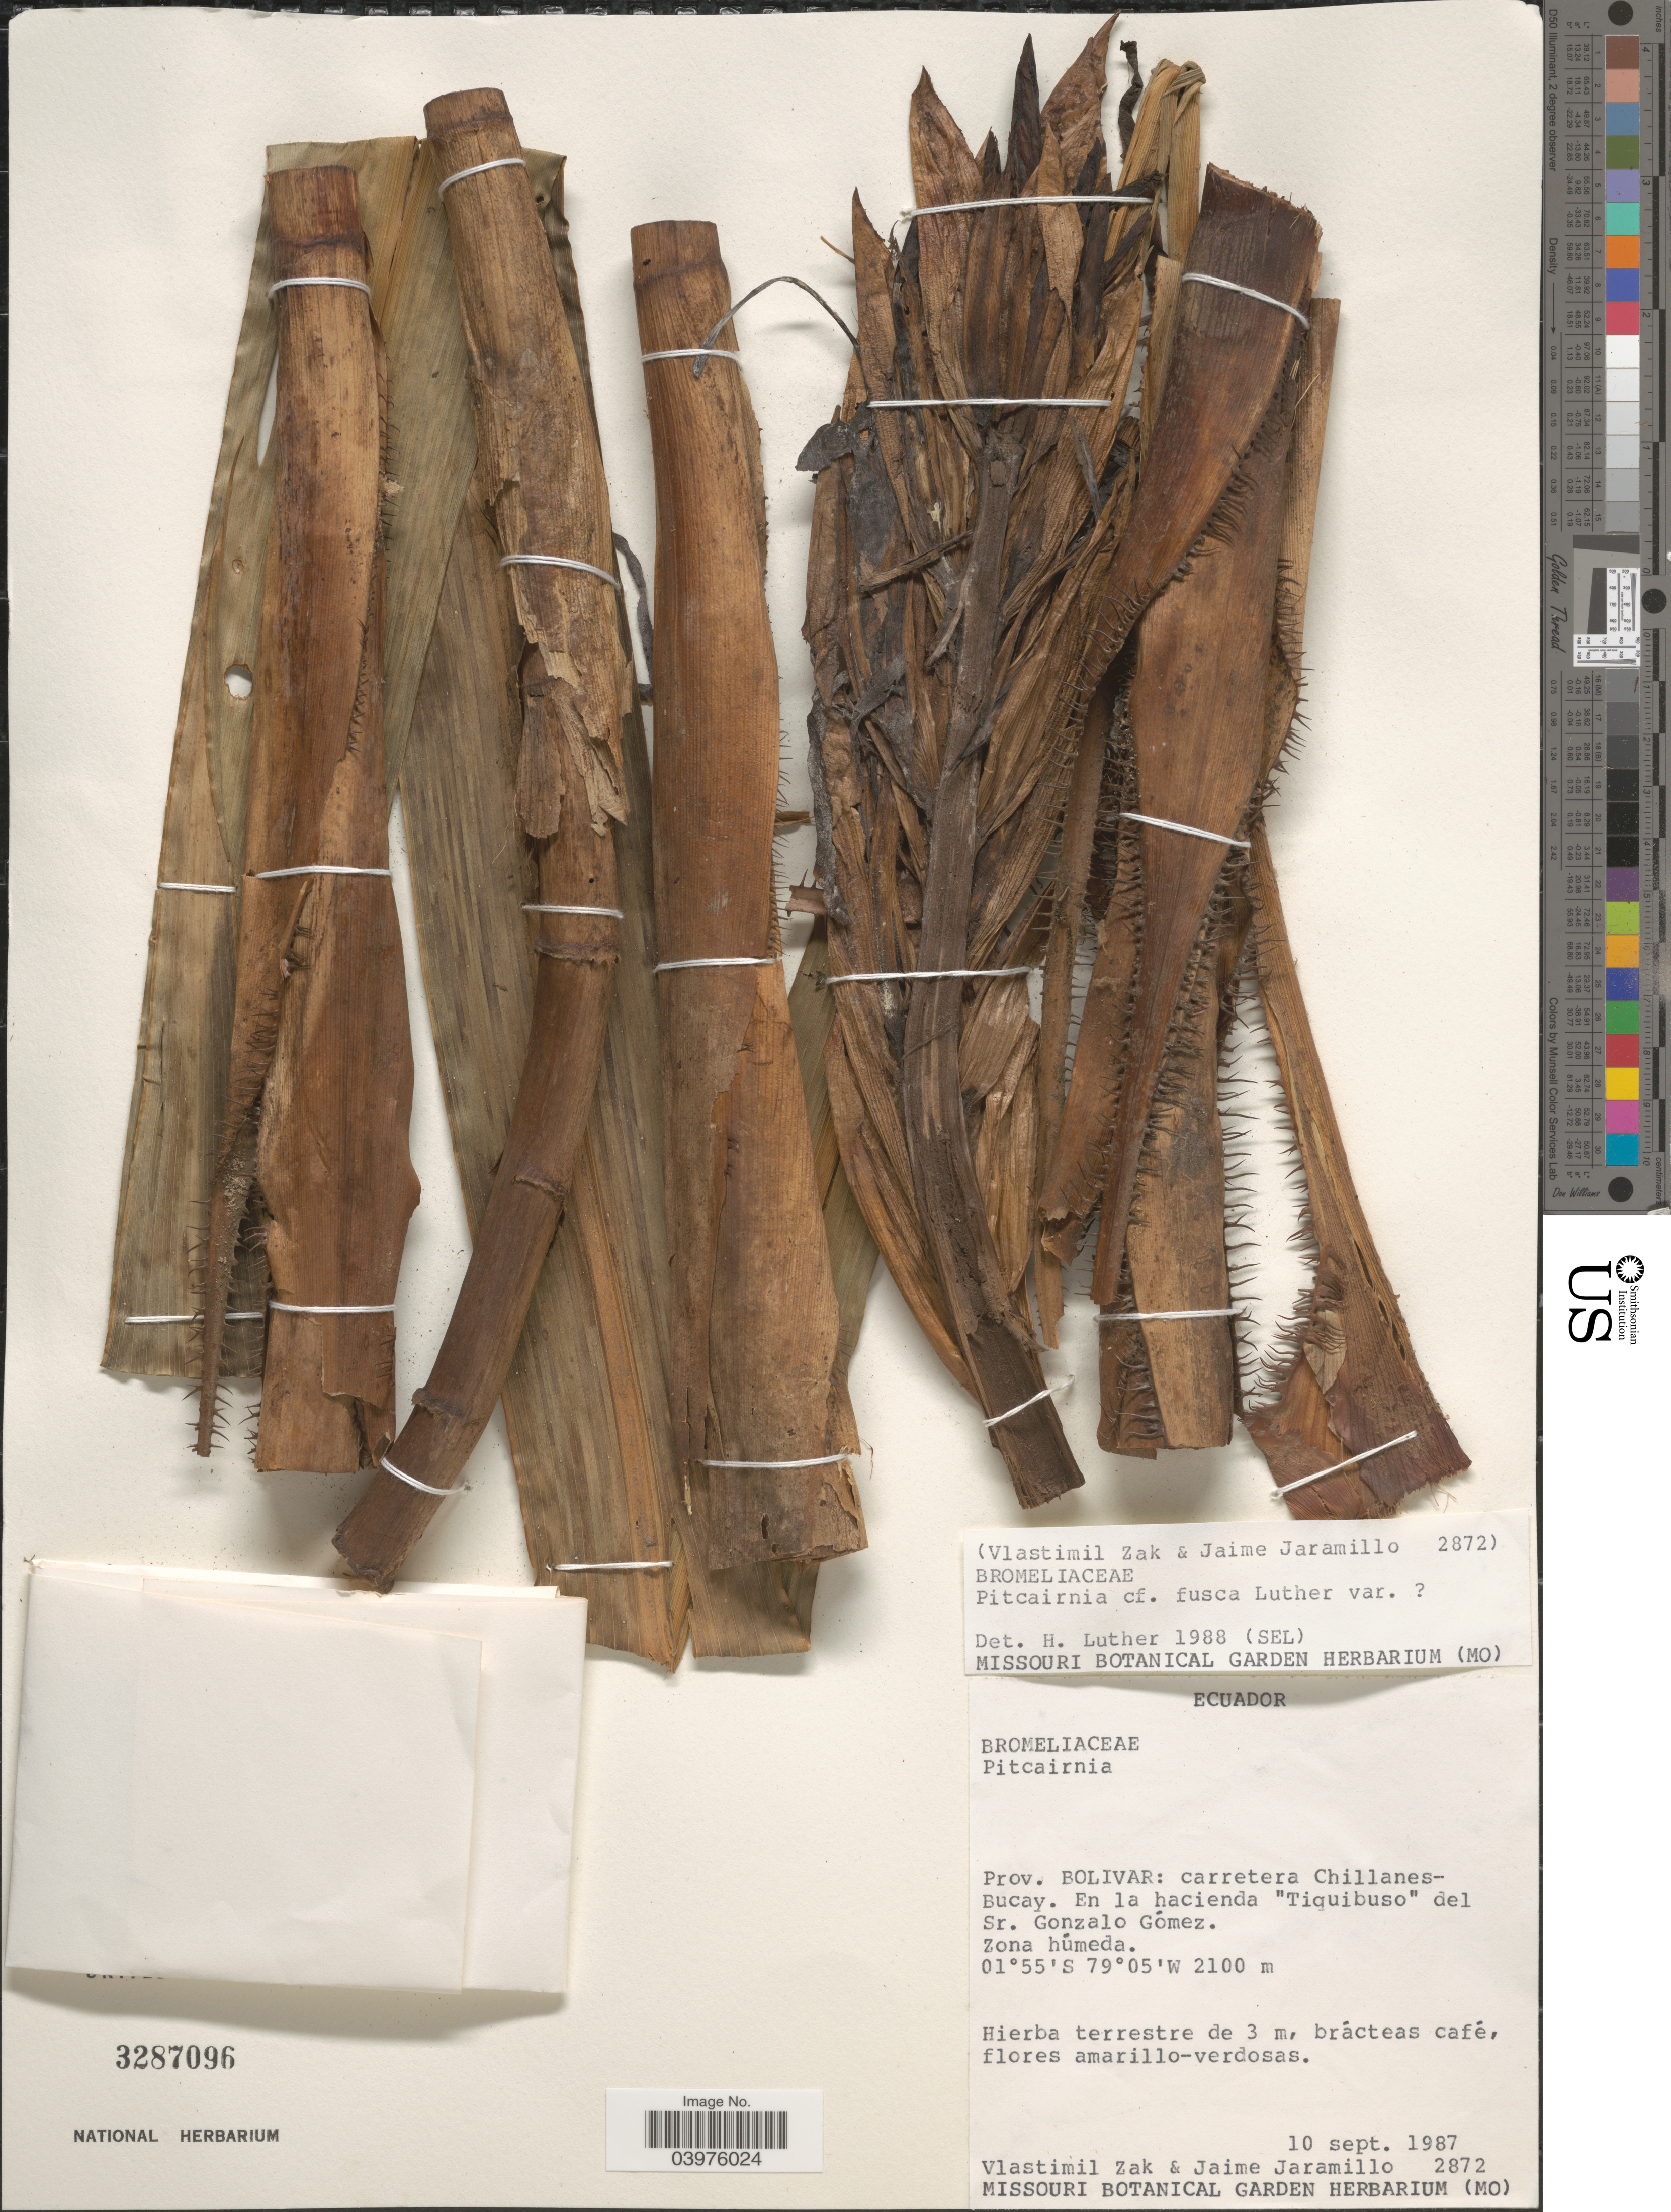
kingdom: Plantae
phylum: Tracheophyta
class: Liliopsida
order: Poales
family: Bromeliaceae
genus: Pitcairnia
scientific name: Pitcairnia fusca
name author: H. Luther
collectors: V. Zak & J. Jaramillo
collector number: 2872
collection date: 1987-09-10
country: Ecuador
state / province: Bolívar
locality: Carretera Chillanes-Bucay. En la hacienda "Tiquibuso" del Sr. Gonzalo Gómez. Zona húmeda.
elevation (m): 2100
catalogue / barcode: US 3287096